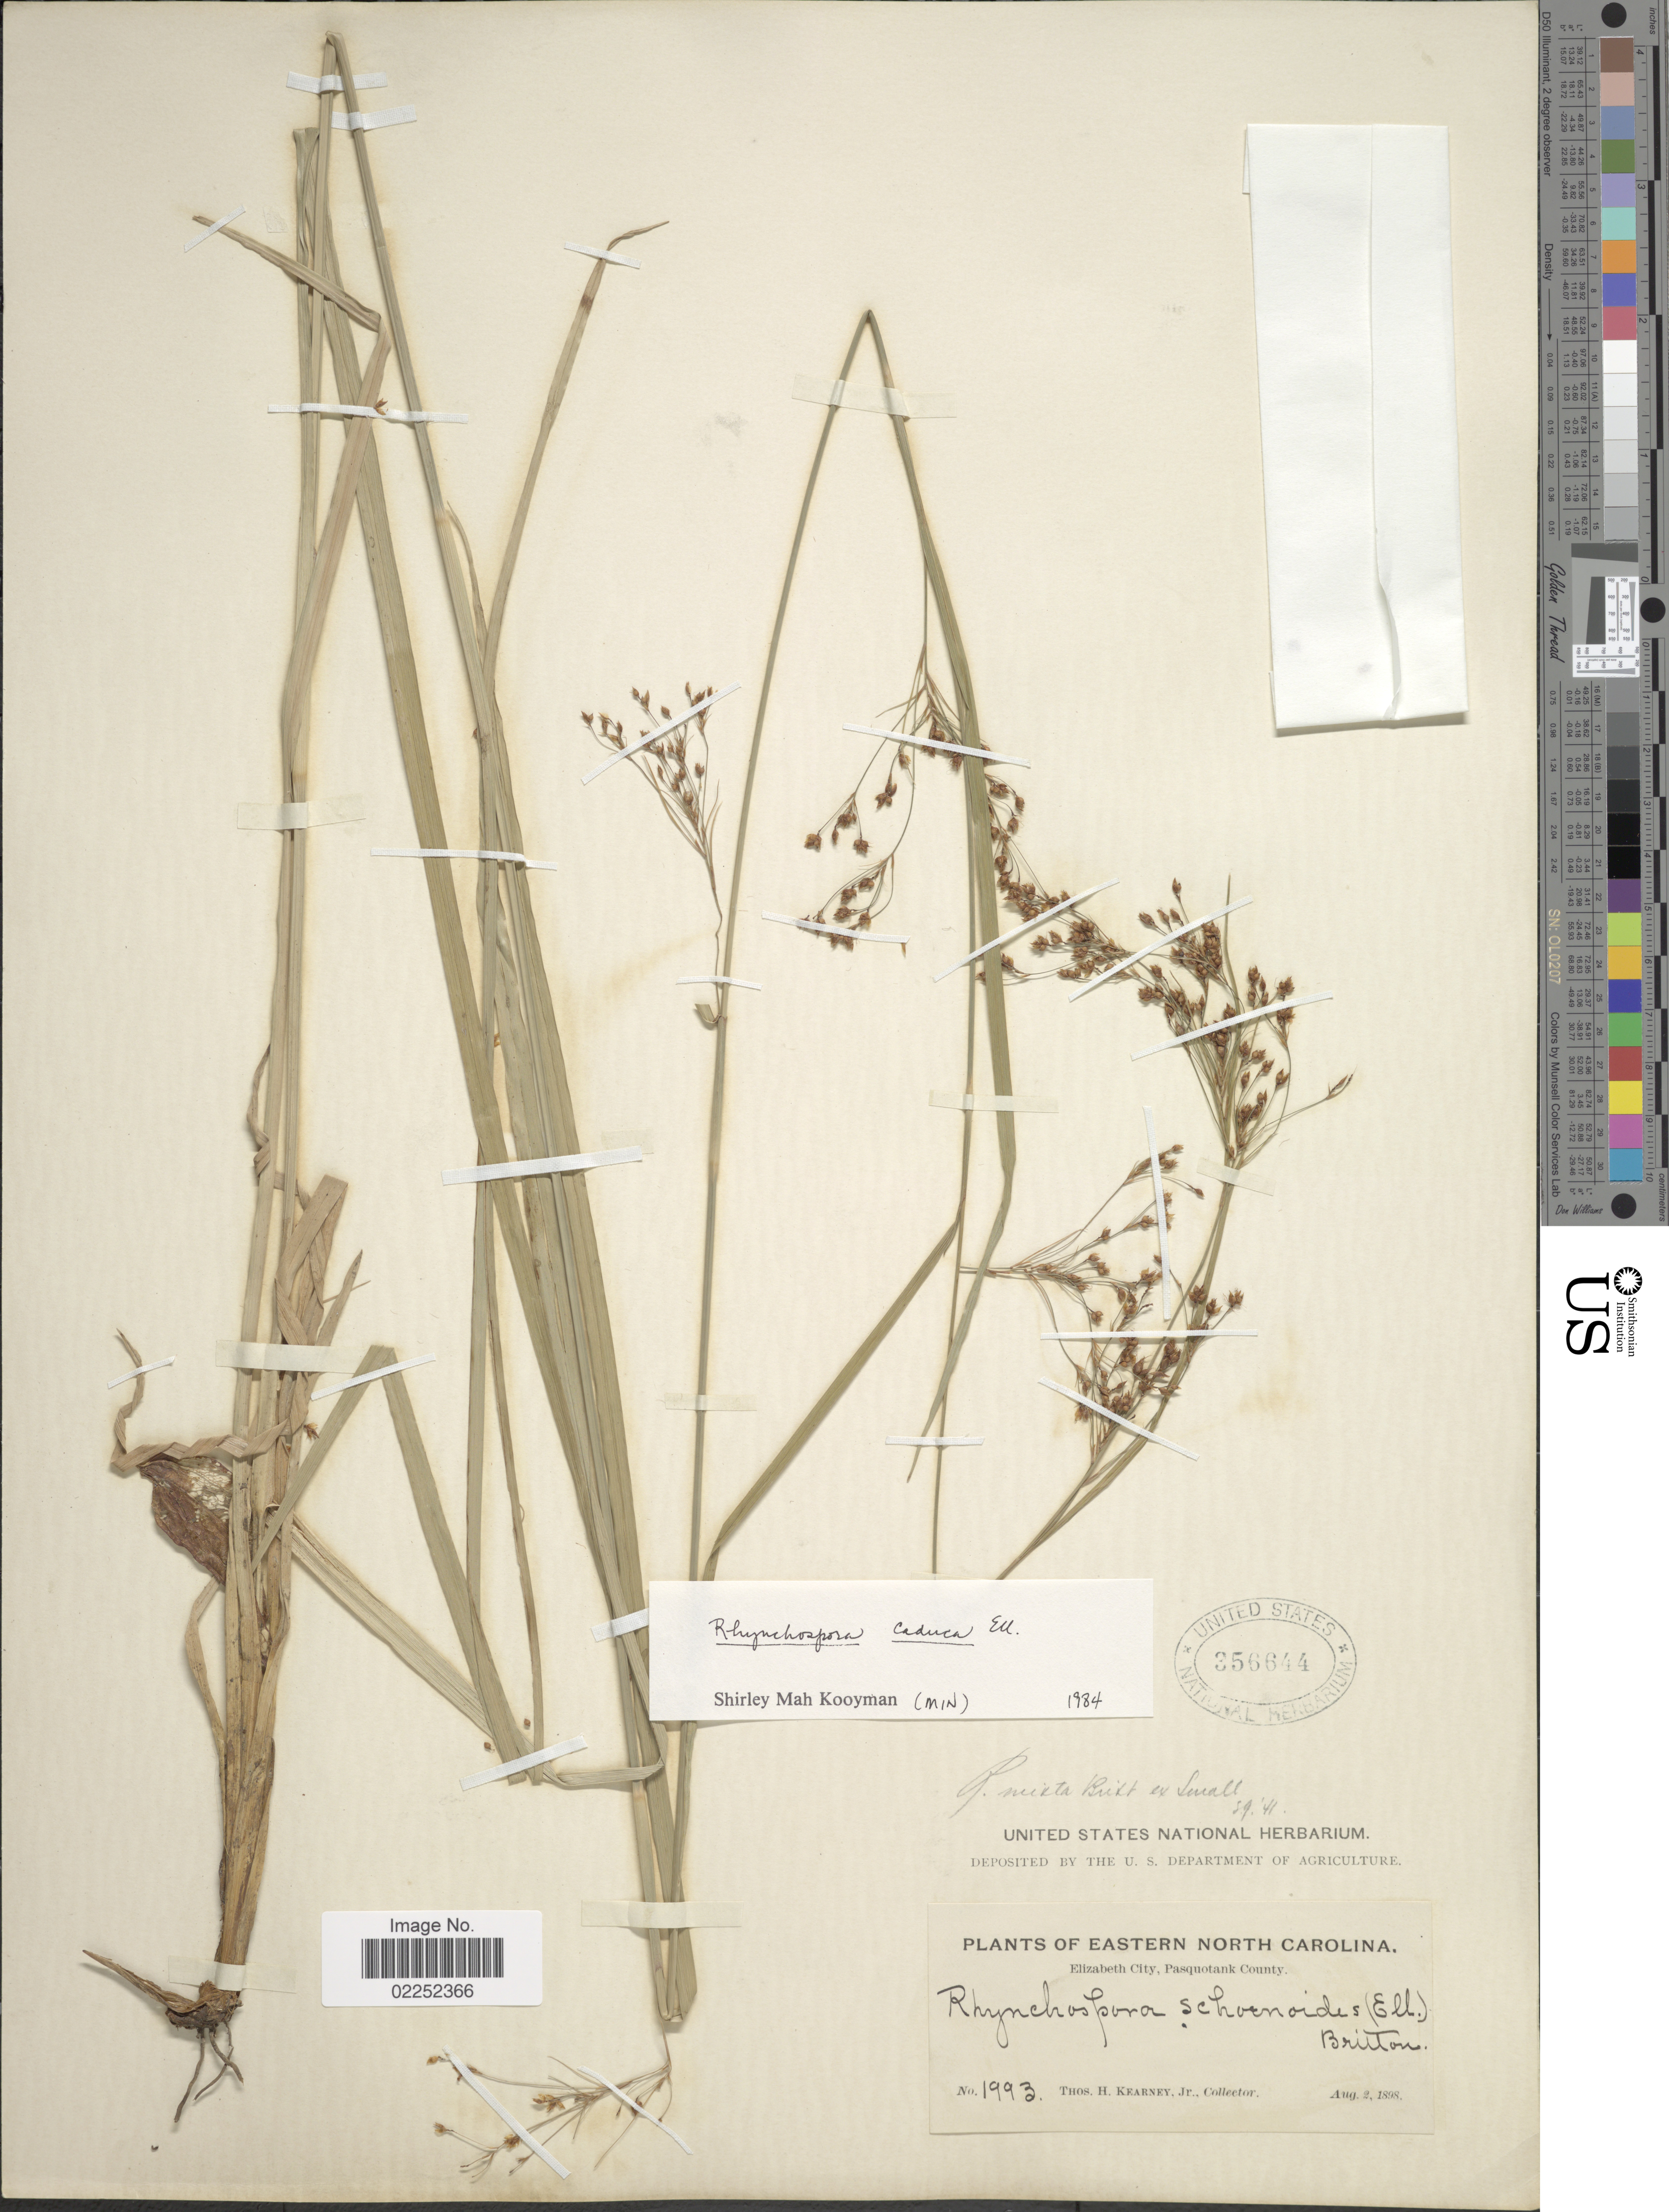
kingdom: Plantae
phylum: Tracheophyta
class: Liliopsida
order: Poales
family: Cyperaceae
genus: Rhynchospora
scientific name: Rhynchospora caduca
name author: Elliott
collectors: T. H. Kearney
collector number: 1993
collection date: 1898-08-02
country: United States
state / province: North Carolina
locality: Eastern North Carolina, Elizabeth City, Pasquotank County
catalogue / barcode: US 356644